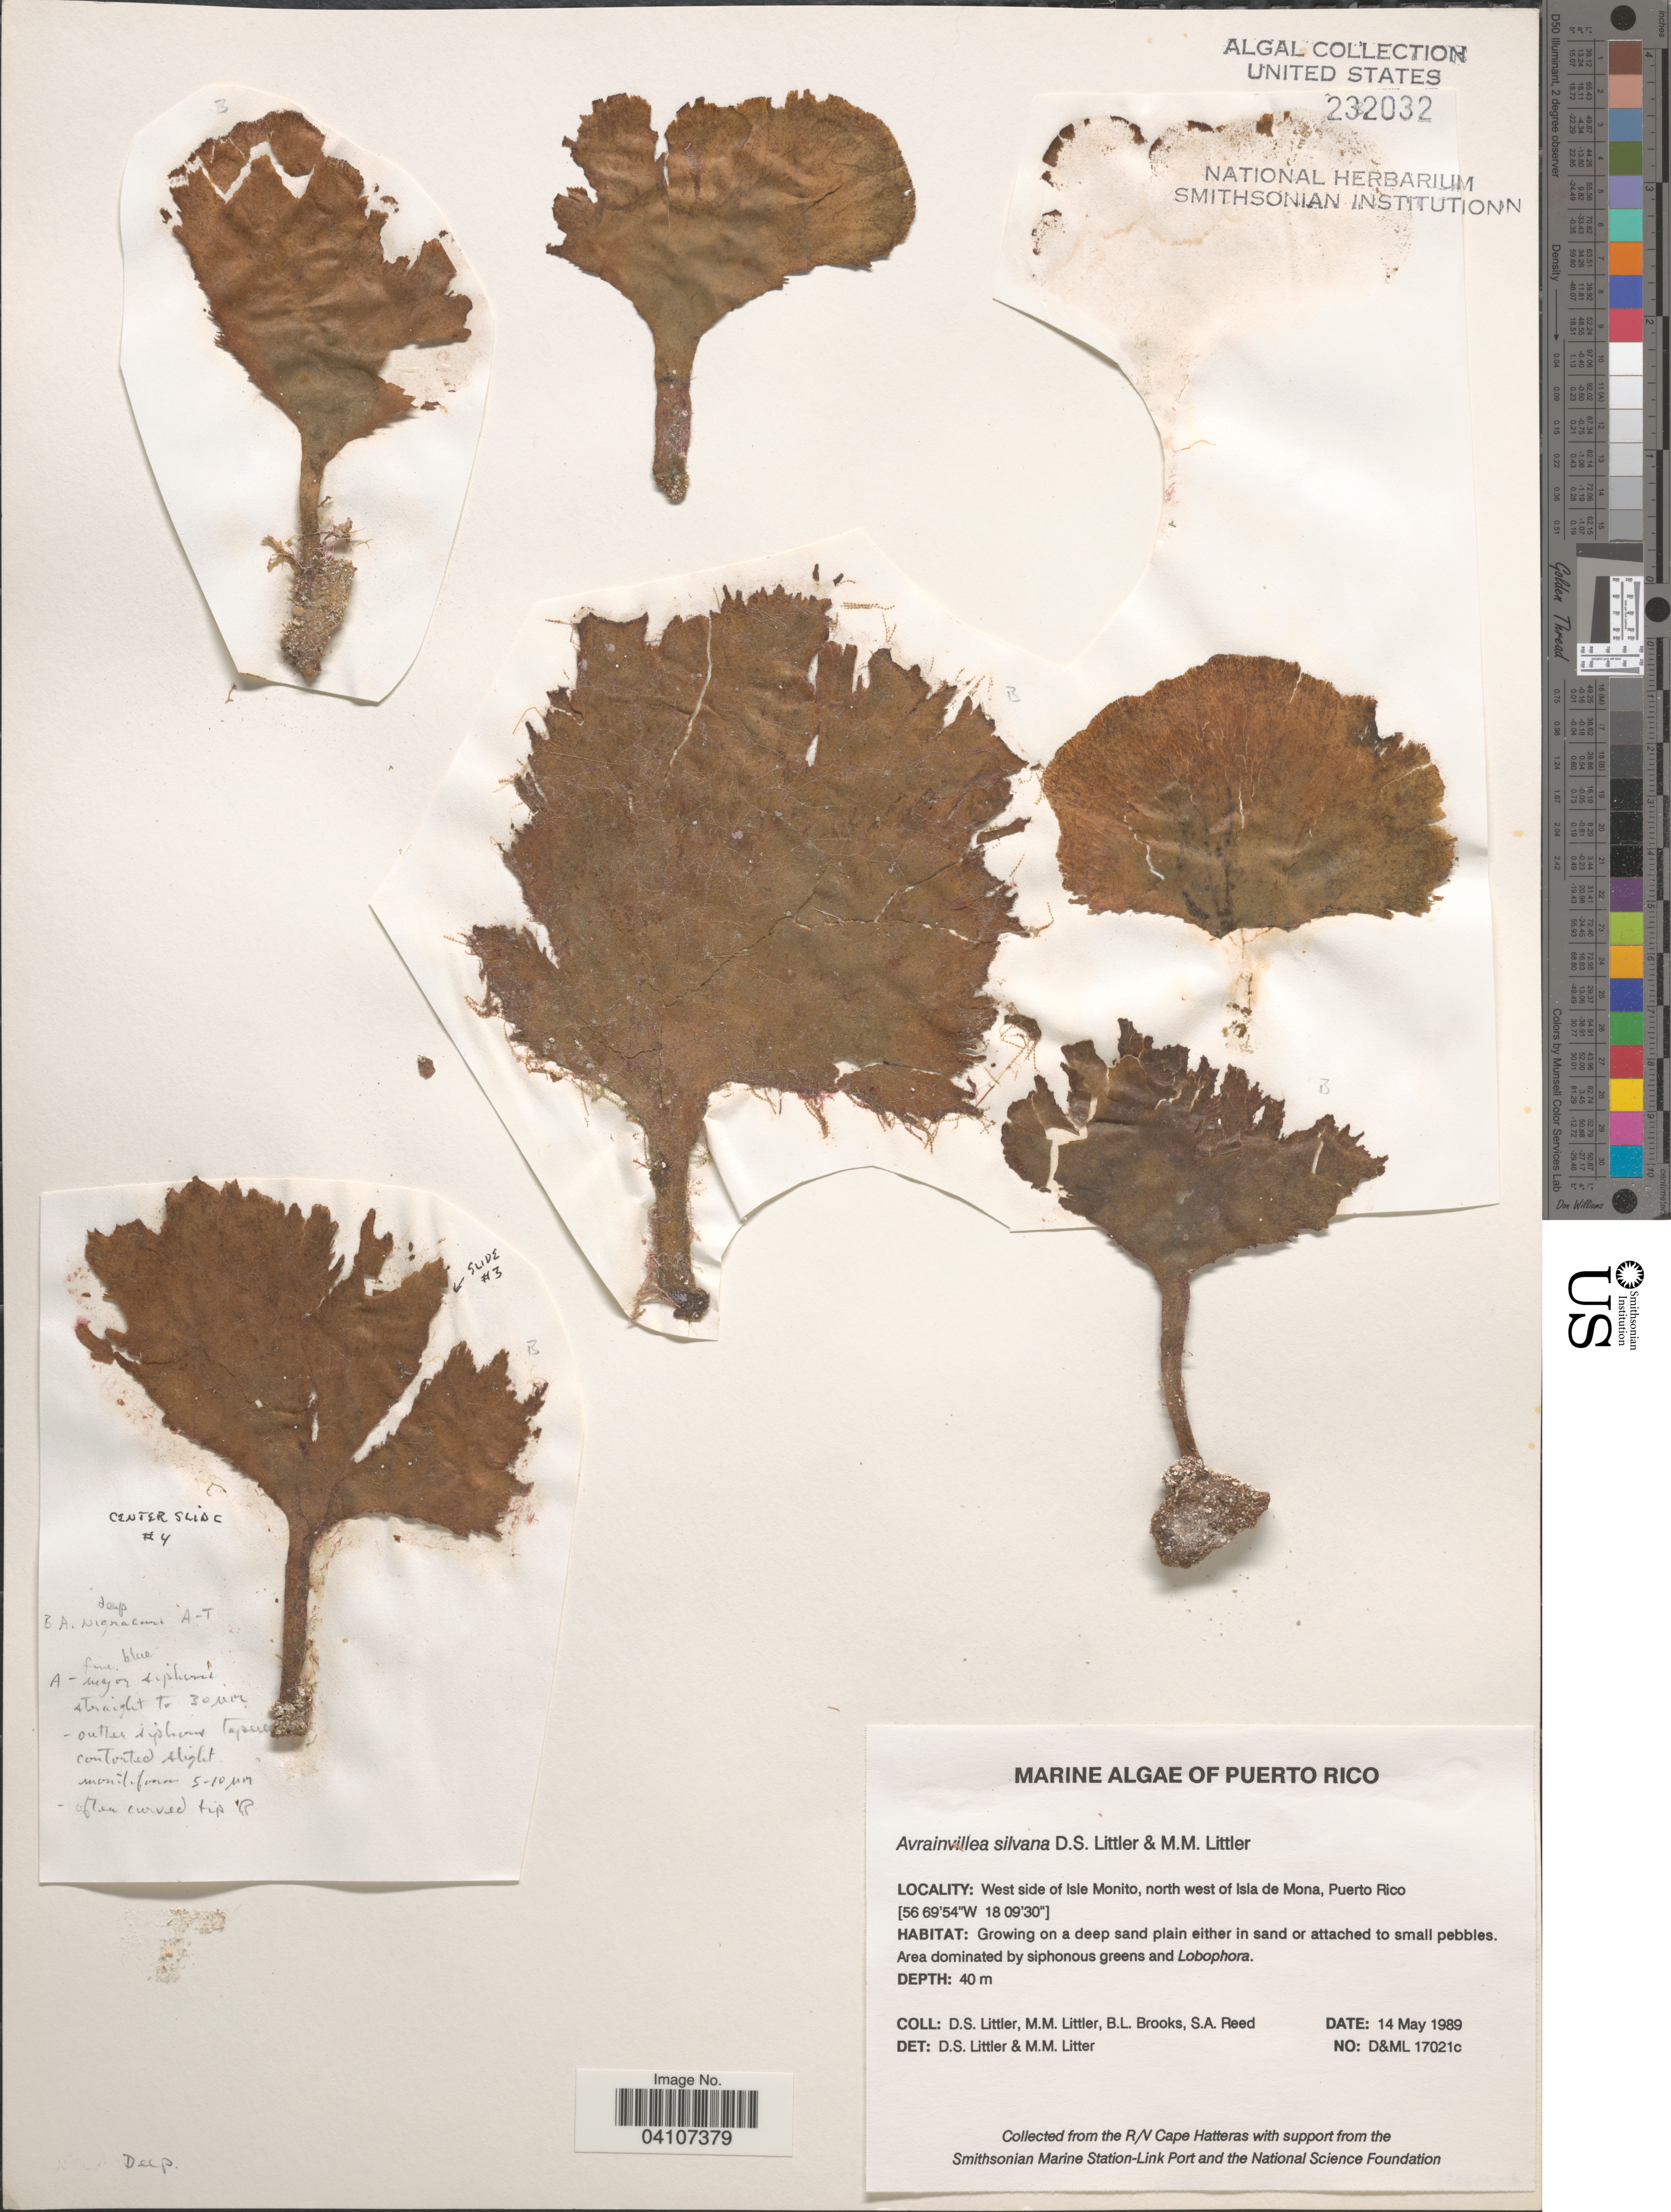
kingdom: Plantae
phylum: Chlorophyta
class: Ulvophyceae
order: Bryopsidales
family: Dichotomosiphonaceae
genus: Avrainvillea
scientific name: Avrainvillea silvana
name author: D.S. Littler & Littler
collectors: D. S. Littler, B. Brooks & S. Reed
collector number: D&ML 17021c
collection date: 1989-05-14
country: Puerto Rico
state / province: Mayaguëz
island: Monito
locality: West side of Isle Monito, north west of Isla de Mona.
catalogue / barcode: US 232032